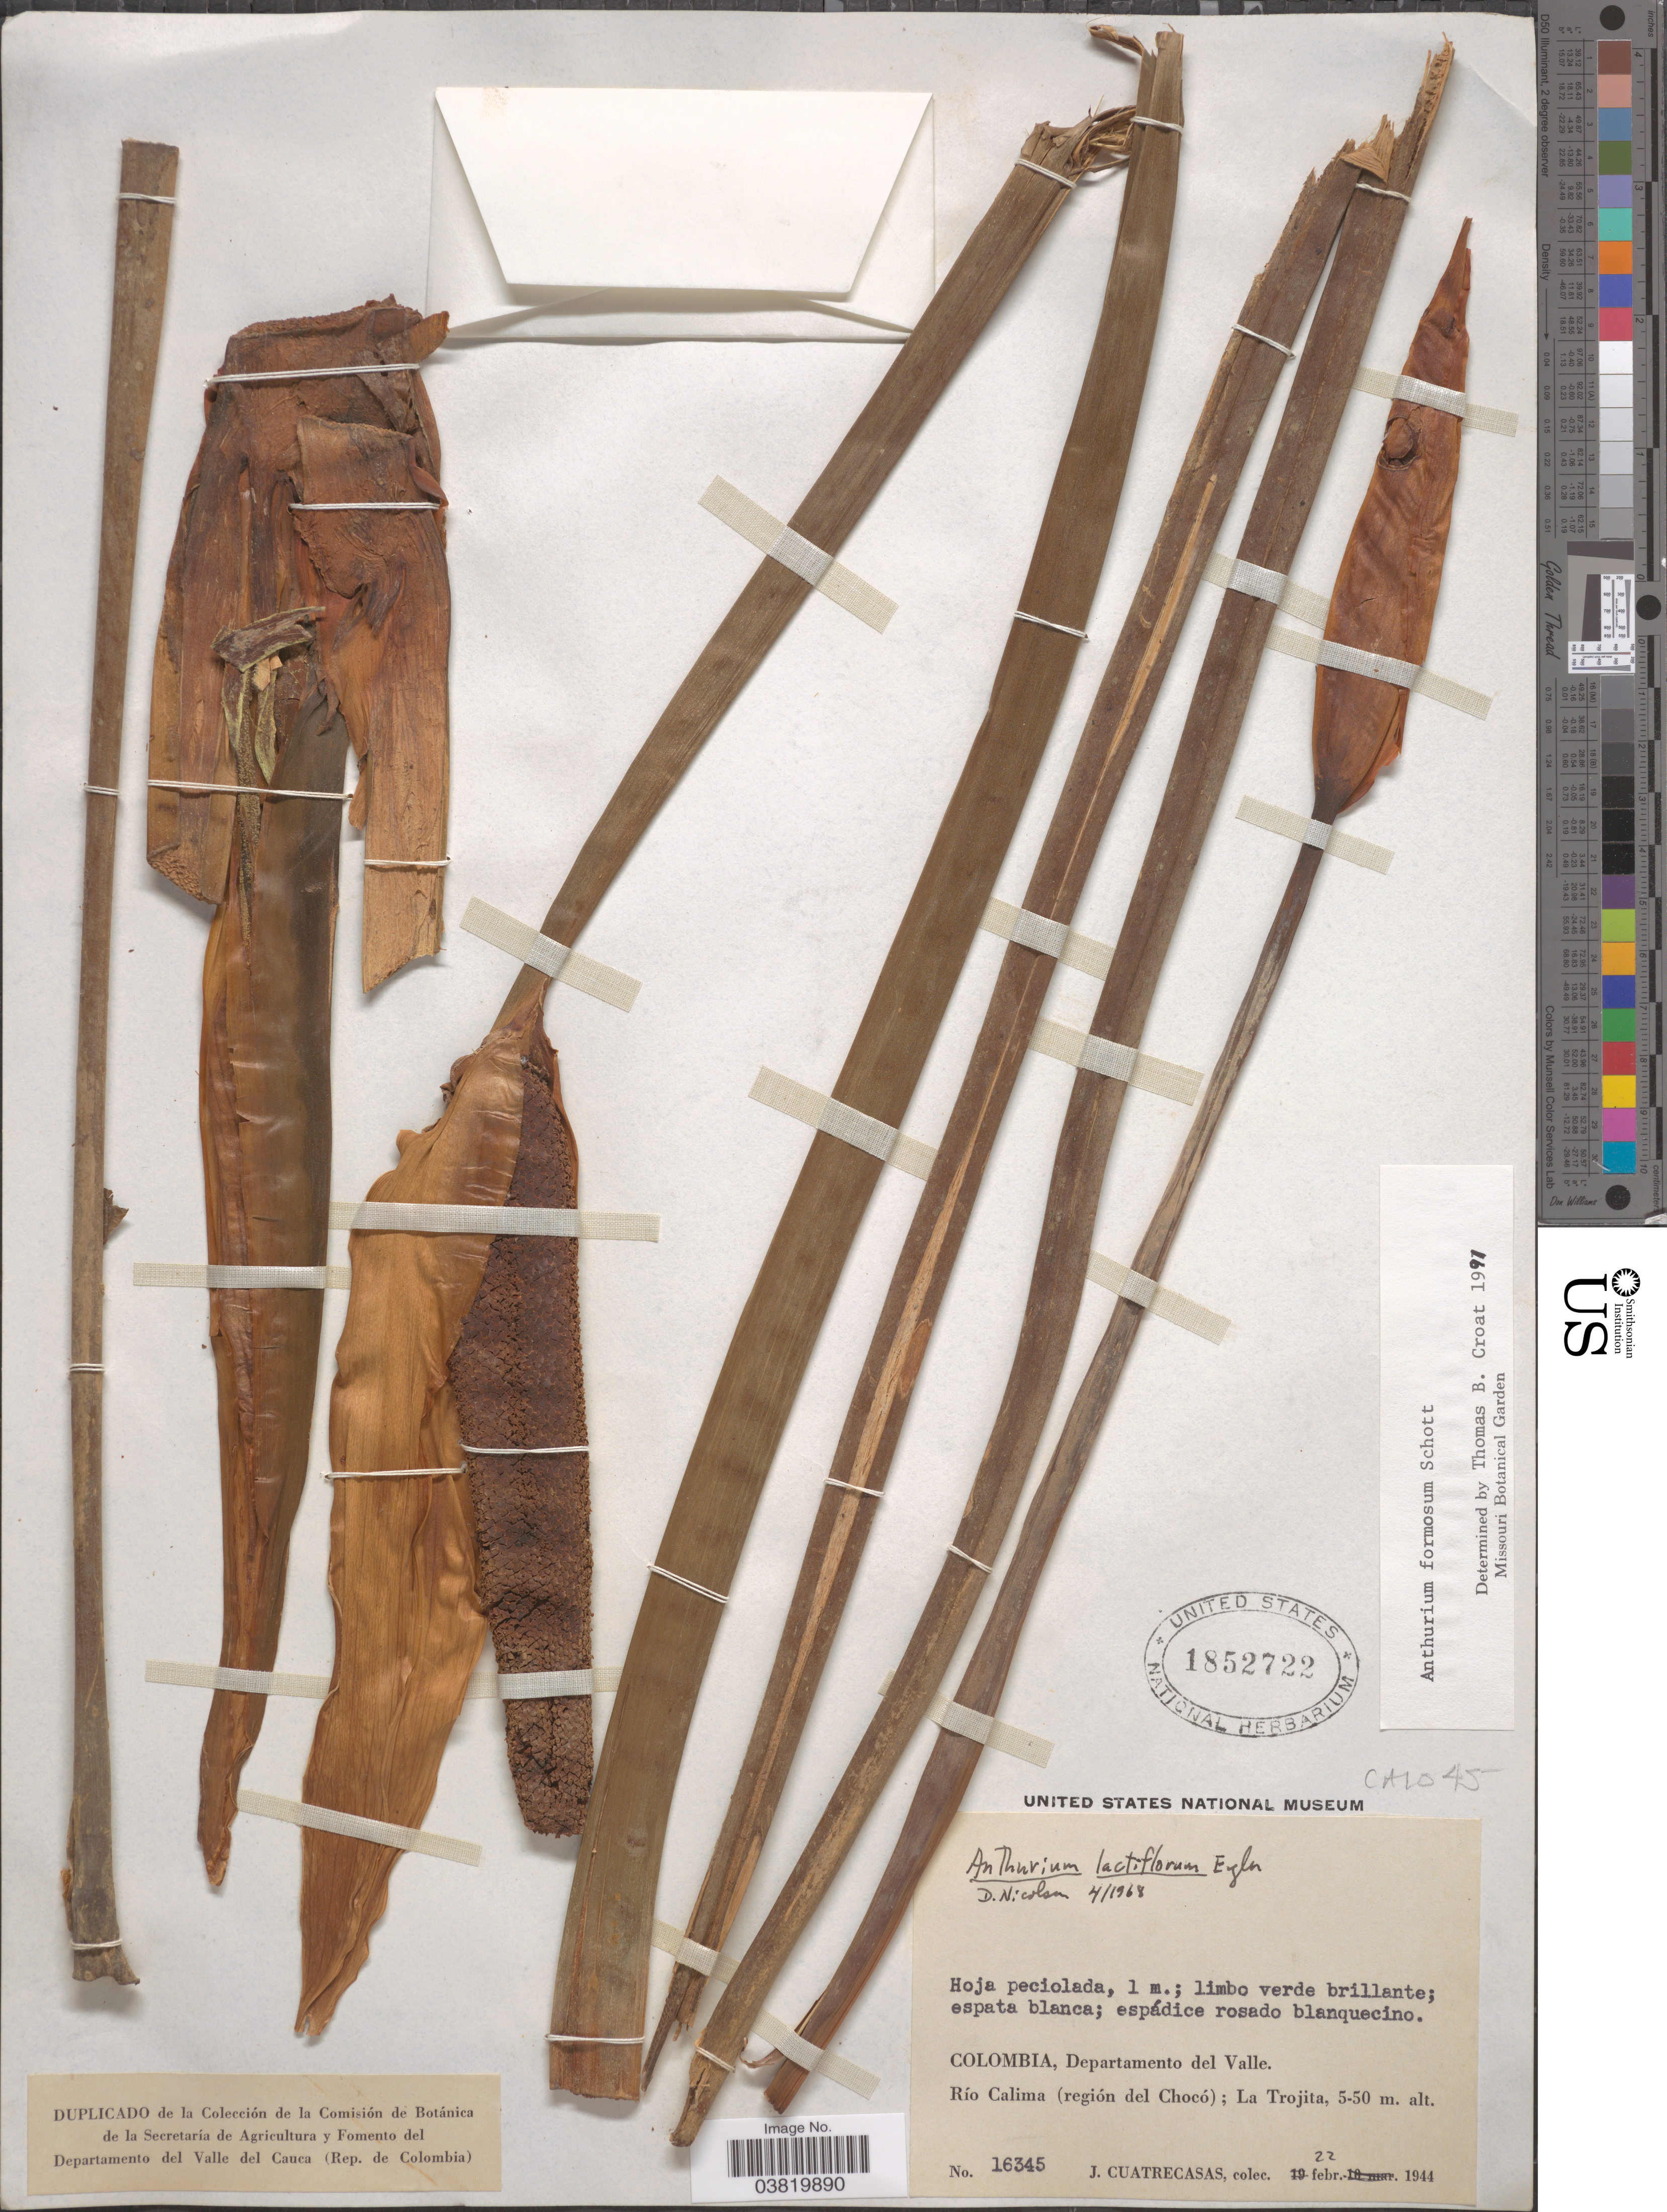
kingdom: Plantae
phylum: Tracheophyta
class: Liliopsida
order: Alismatales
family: Araceae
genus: Anthurium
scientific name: Anthurium formosum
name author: Schott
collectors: J. Cuatrecasas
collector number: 16345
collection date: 1944-02-22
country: Colombia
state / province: Valle del Cauca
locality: Departamento del Valle. Río Calima (región del Chocó); La Trojita.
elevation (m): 5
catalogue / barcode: US 1852722